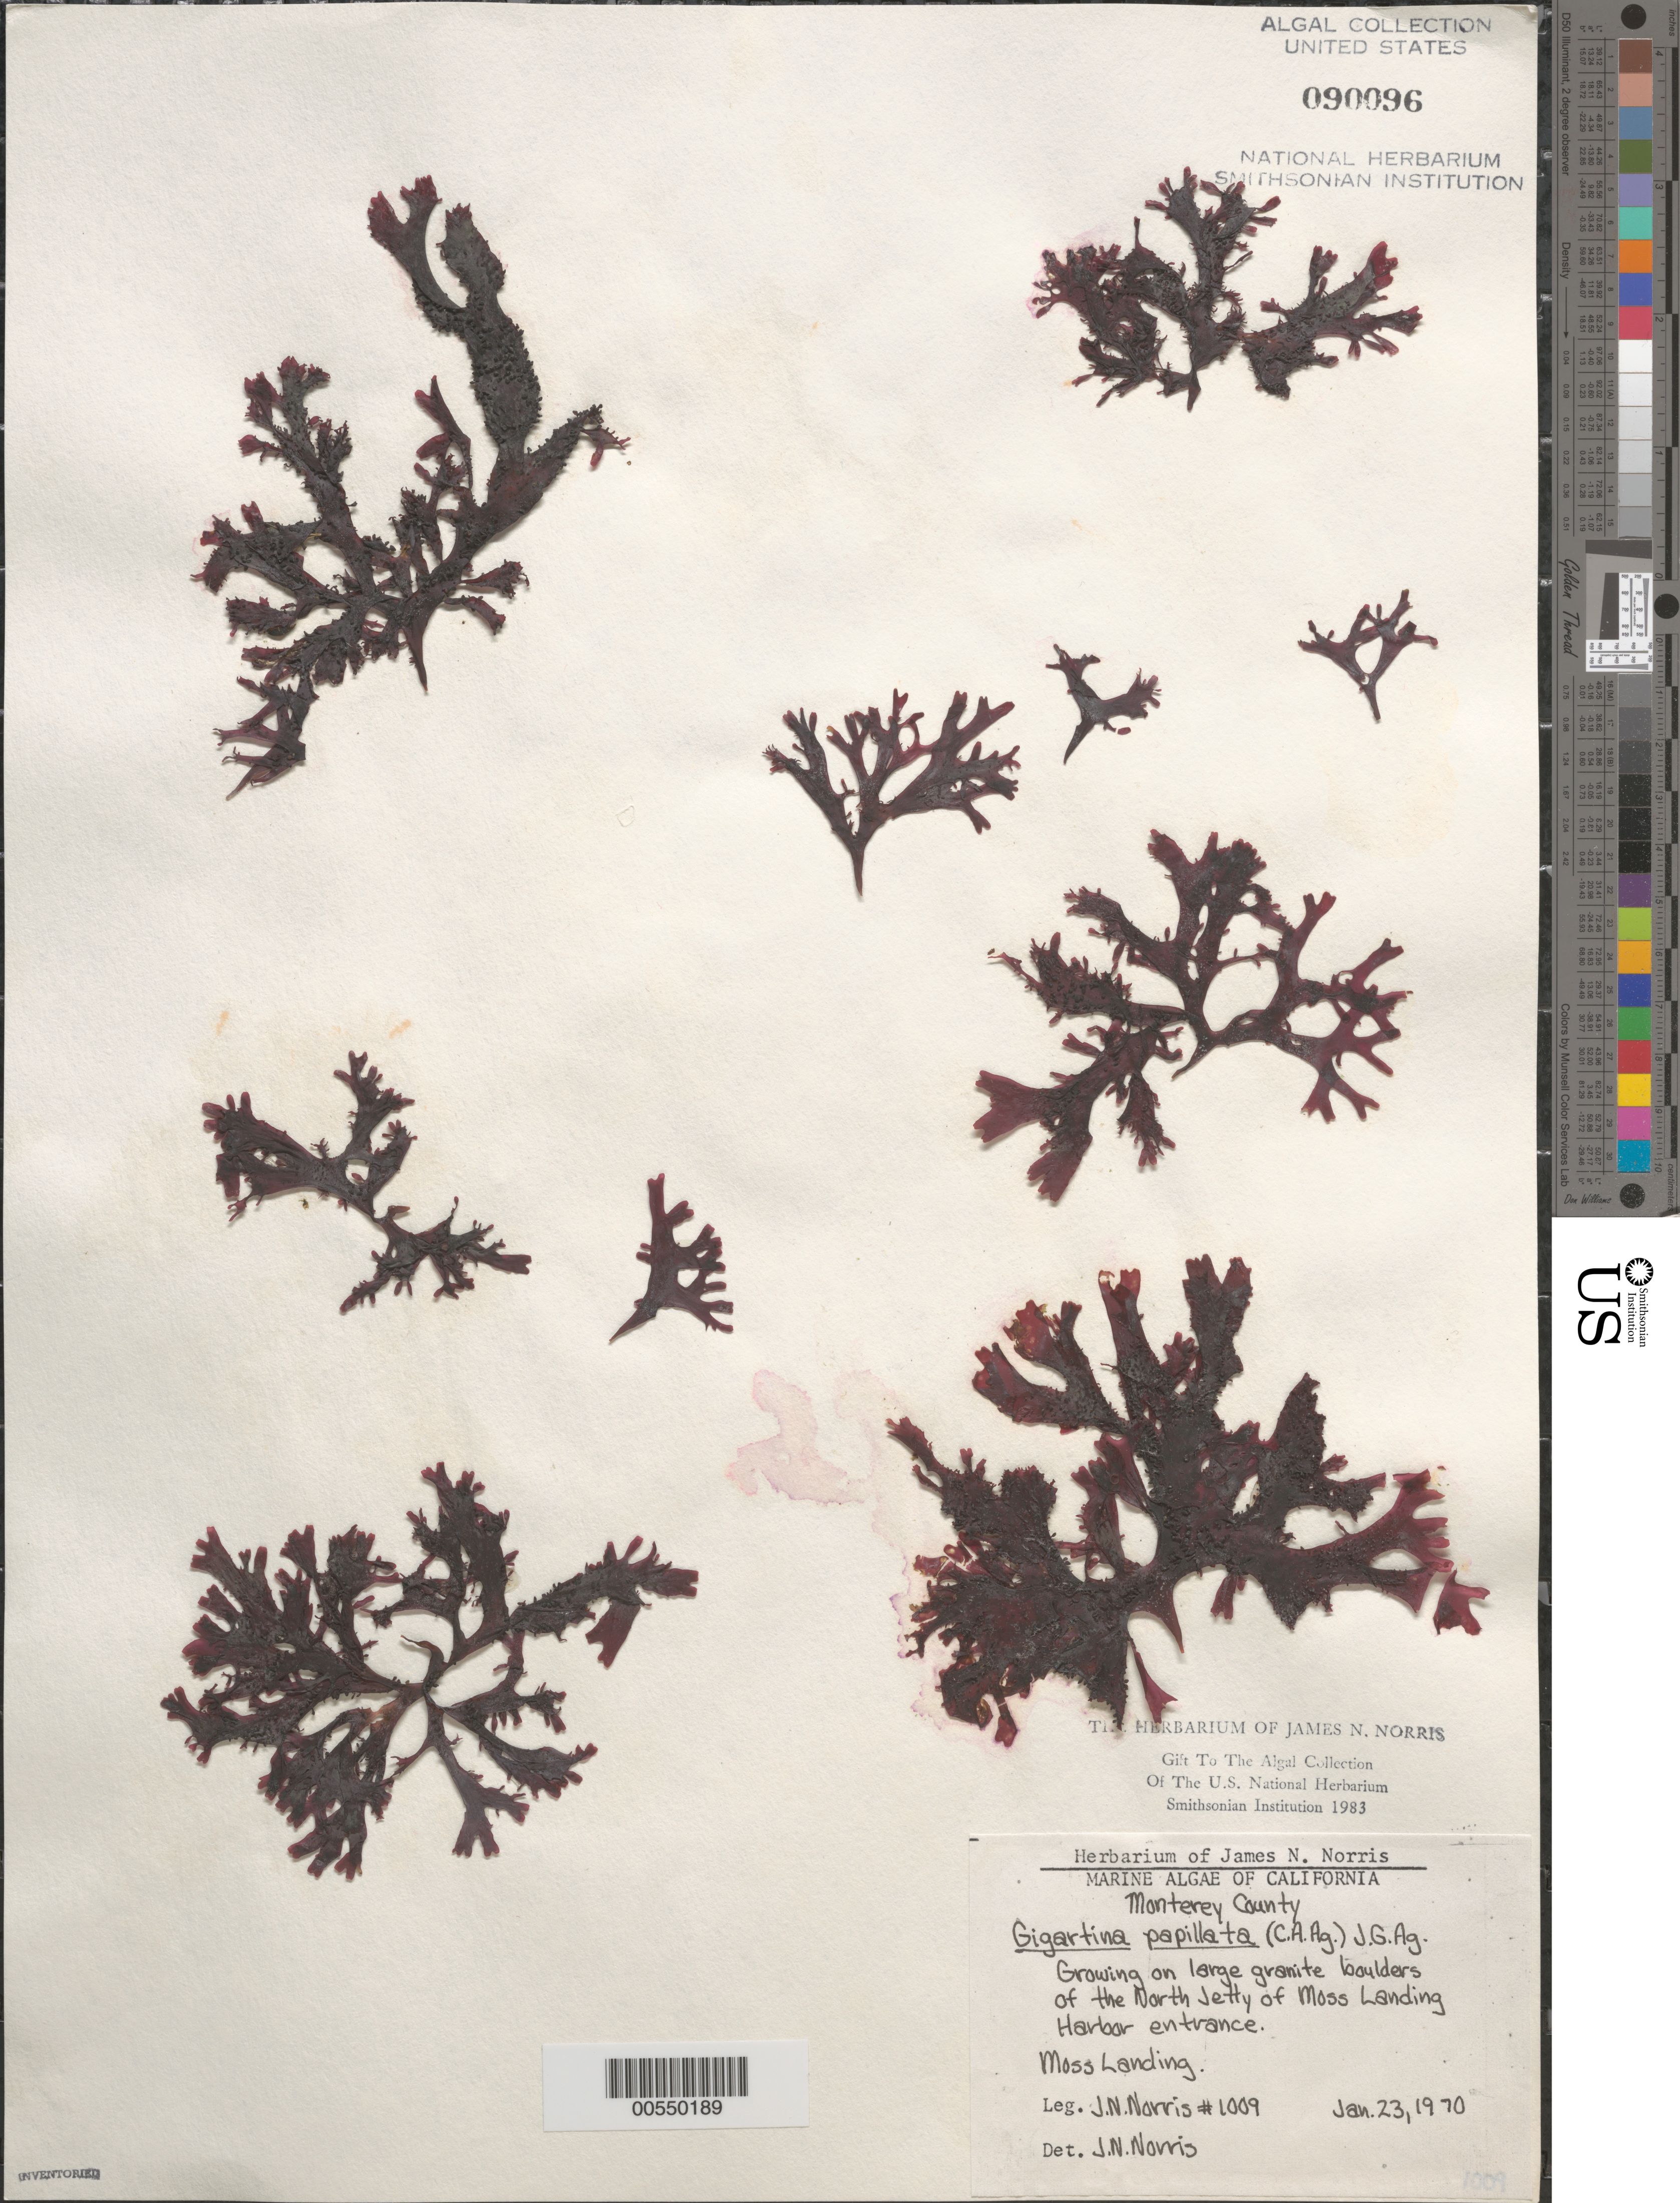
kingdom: Plantae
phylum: Rhodophyta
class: Florideophyceae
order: Gigartinales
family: Phyllophoraceae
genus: Mastocarpus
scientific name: Mastocarpus papillatus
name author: (C. Agardh) Kütz.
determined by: Algae name updating Project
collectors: J. N. Norris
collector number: JN-1009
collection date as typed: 23 Jan 1970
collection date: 1970-01-23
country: United States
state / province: California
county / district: Monterey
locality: Moss Landing Harbor, Elkhorn Slough, Moss Landing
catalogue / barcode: US 90096